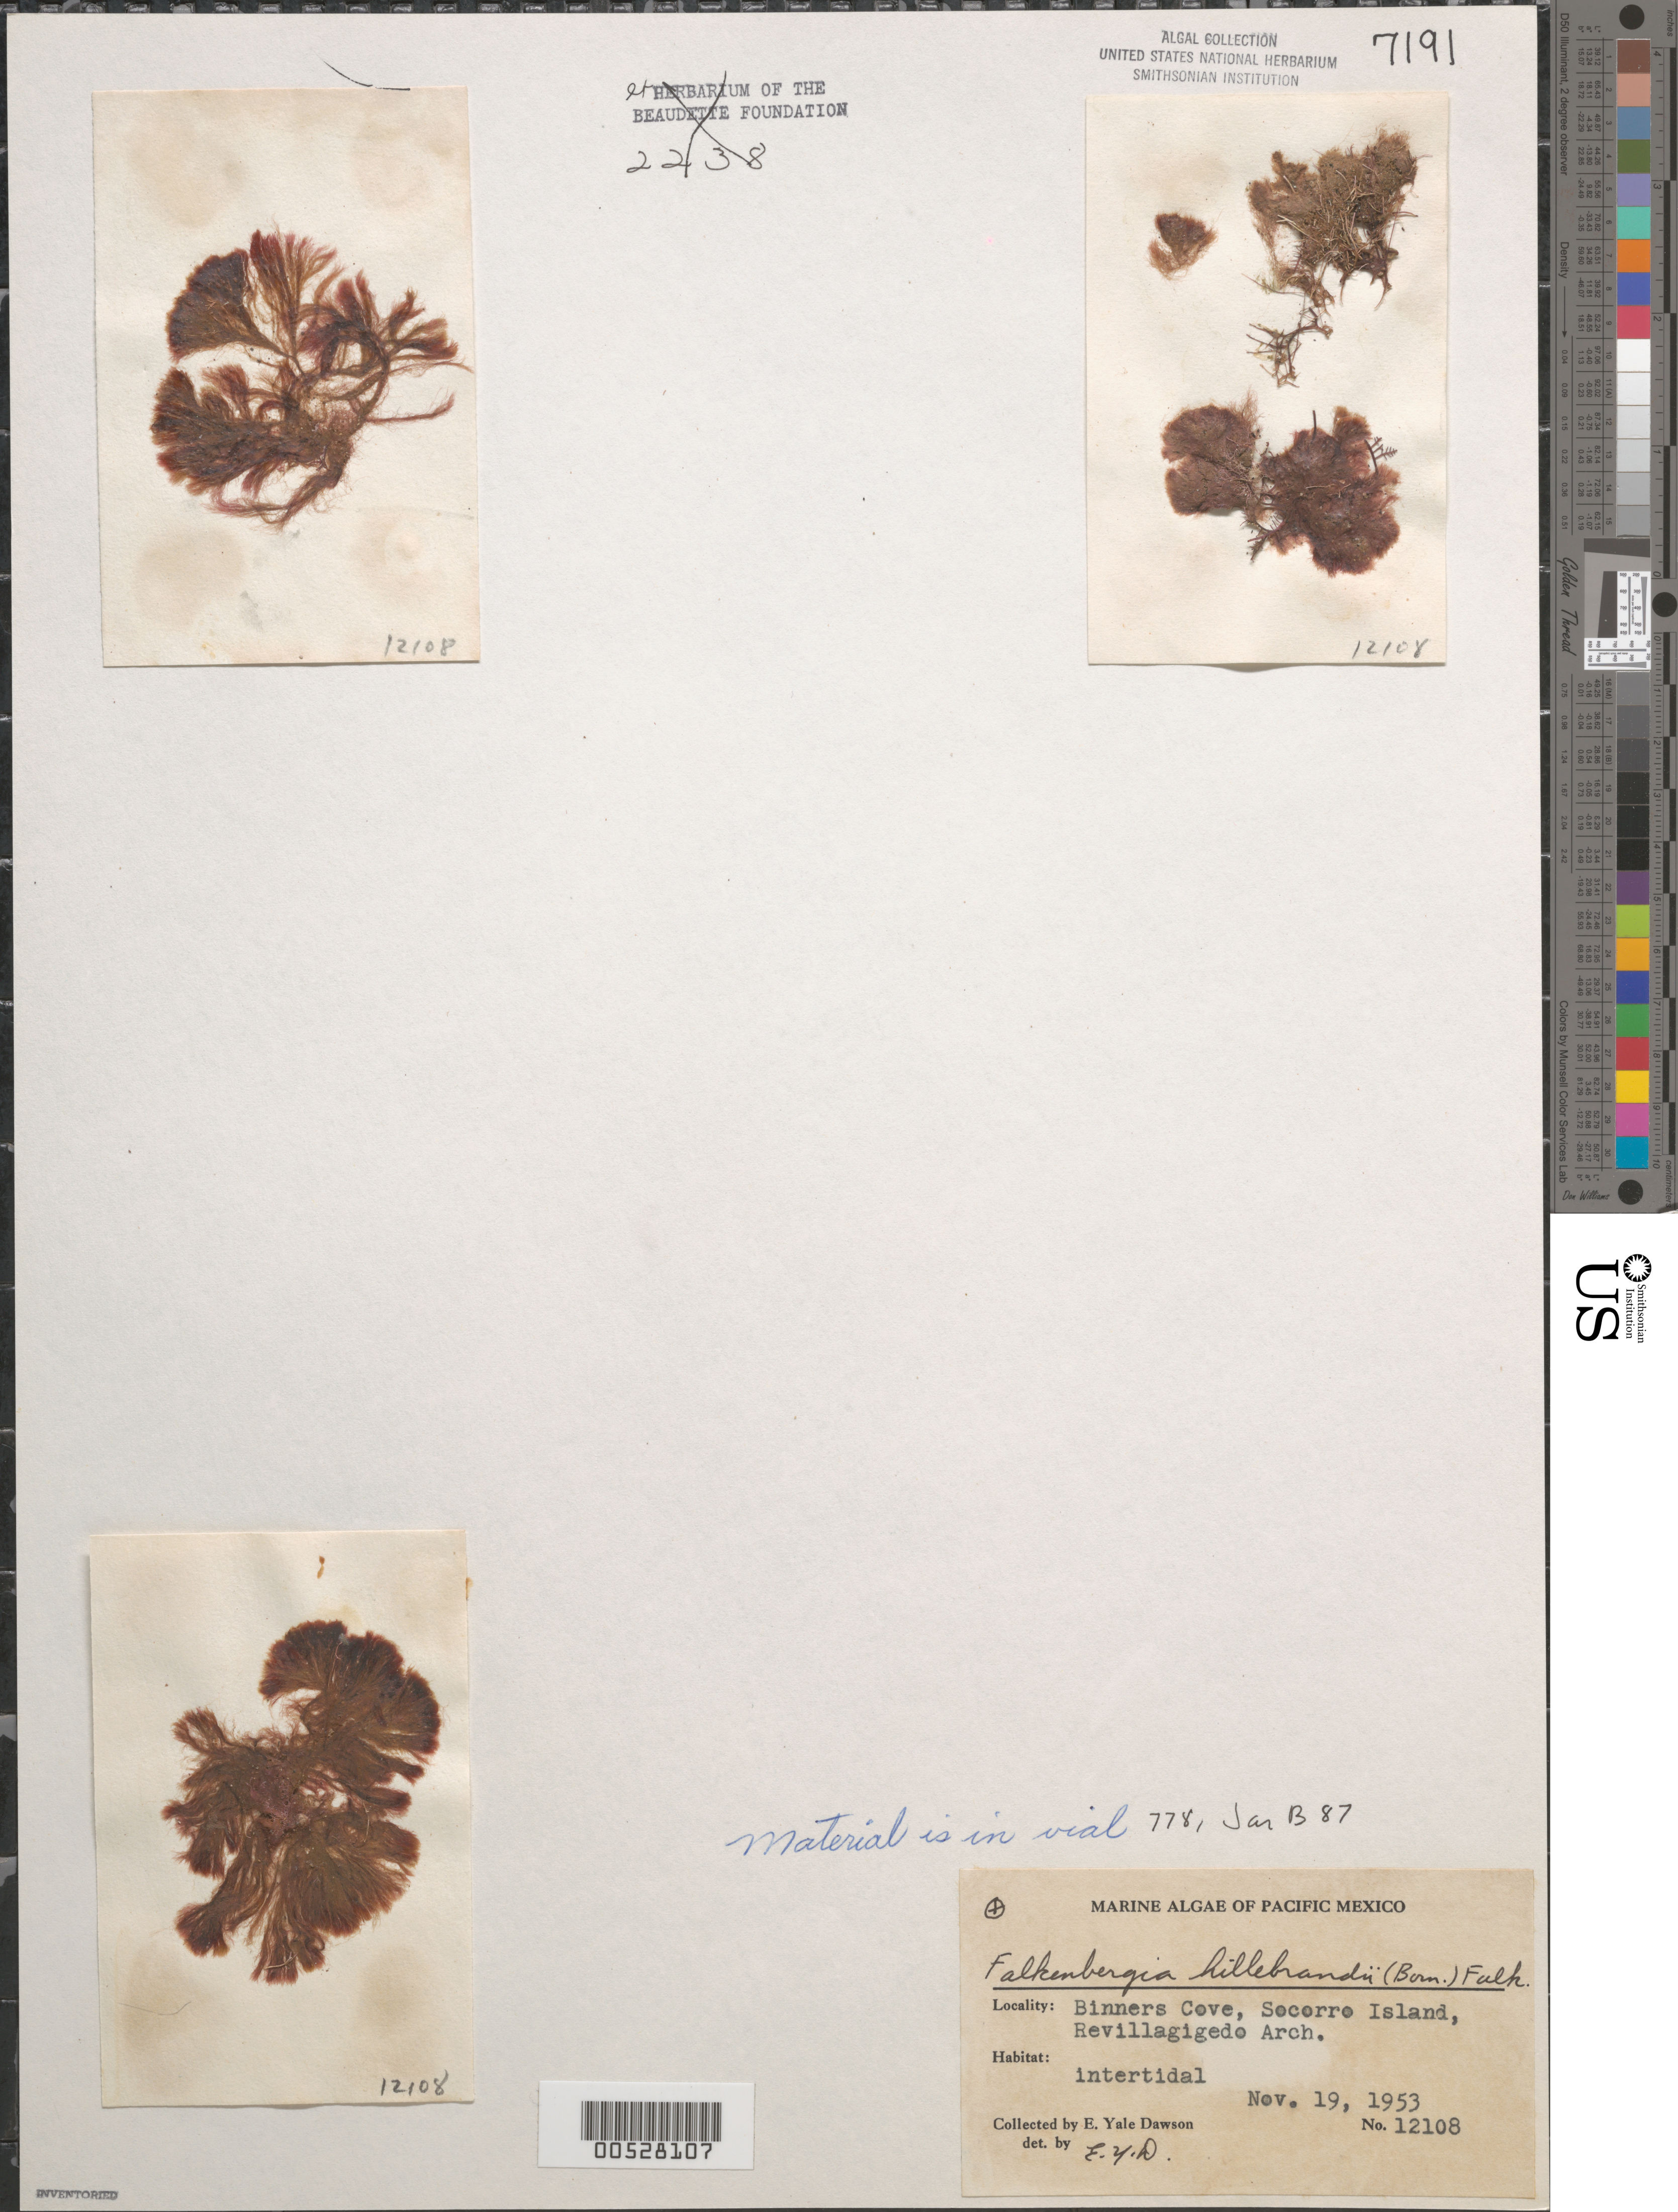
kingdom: Plantae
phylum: Rhodophyta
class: Florideophyceae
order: Bonnemaisoniales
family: Bonnemaisoniaceae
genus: Asparagopsis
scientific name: Asparagopsis taxiformis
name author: (Delile) Trevis.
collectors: E. Y. Dawson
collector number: EYD 12108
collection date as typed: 19 Nov 1953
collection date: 1953-11-19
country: Mexico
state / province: Colima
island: Isla Socorro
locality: Binners Cove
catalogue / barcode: US 7191